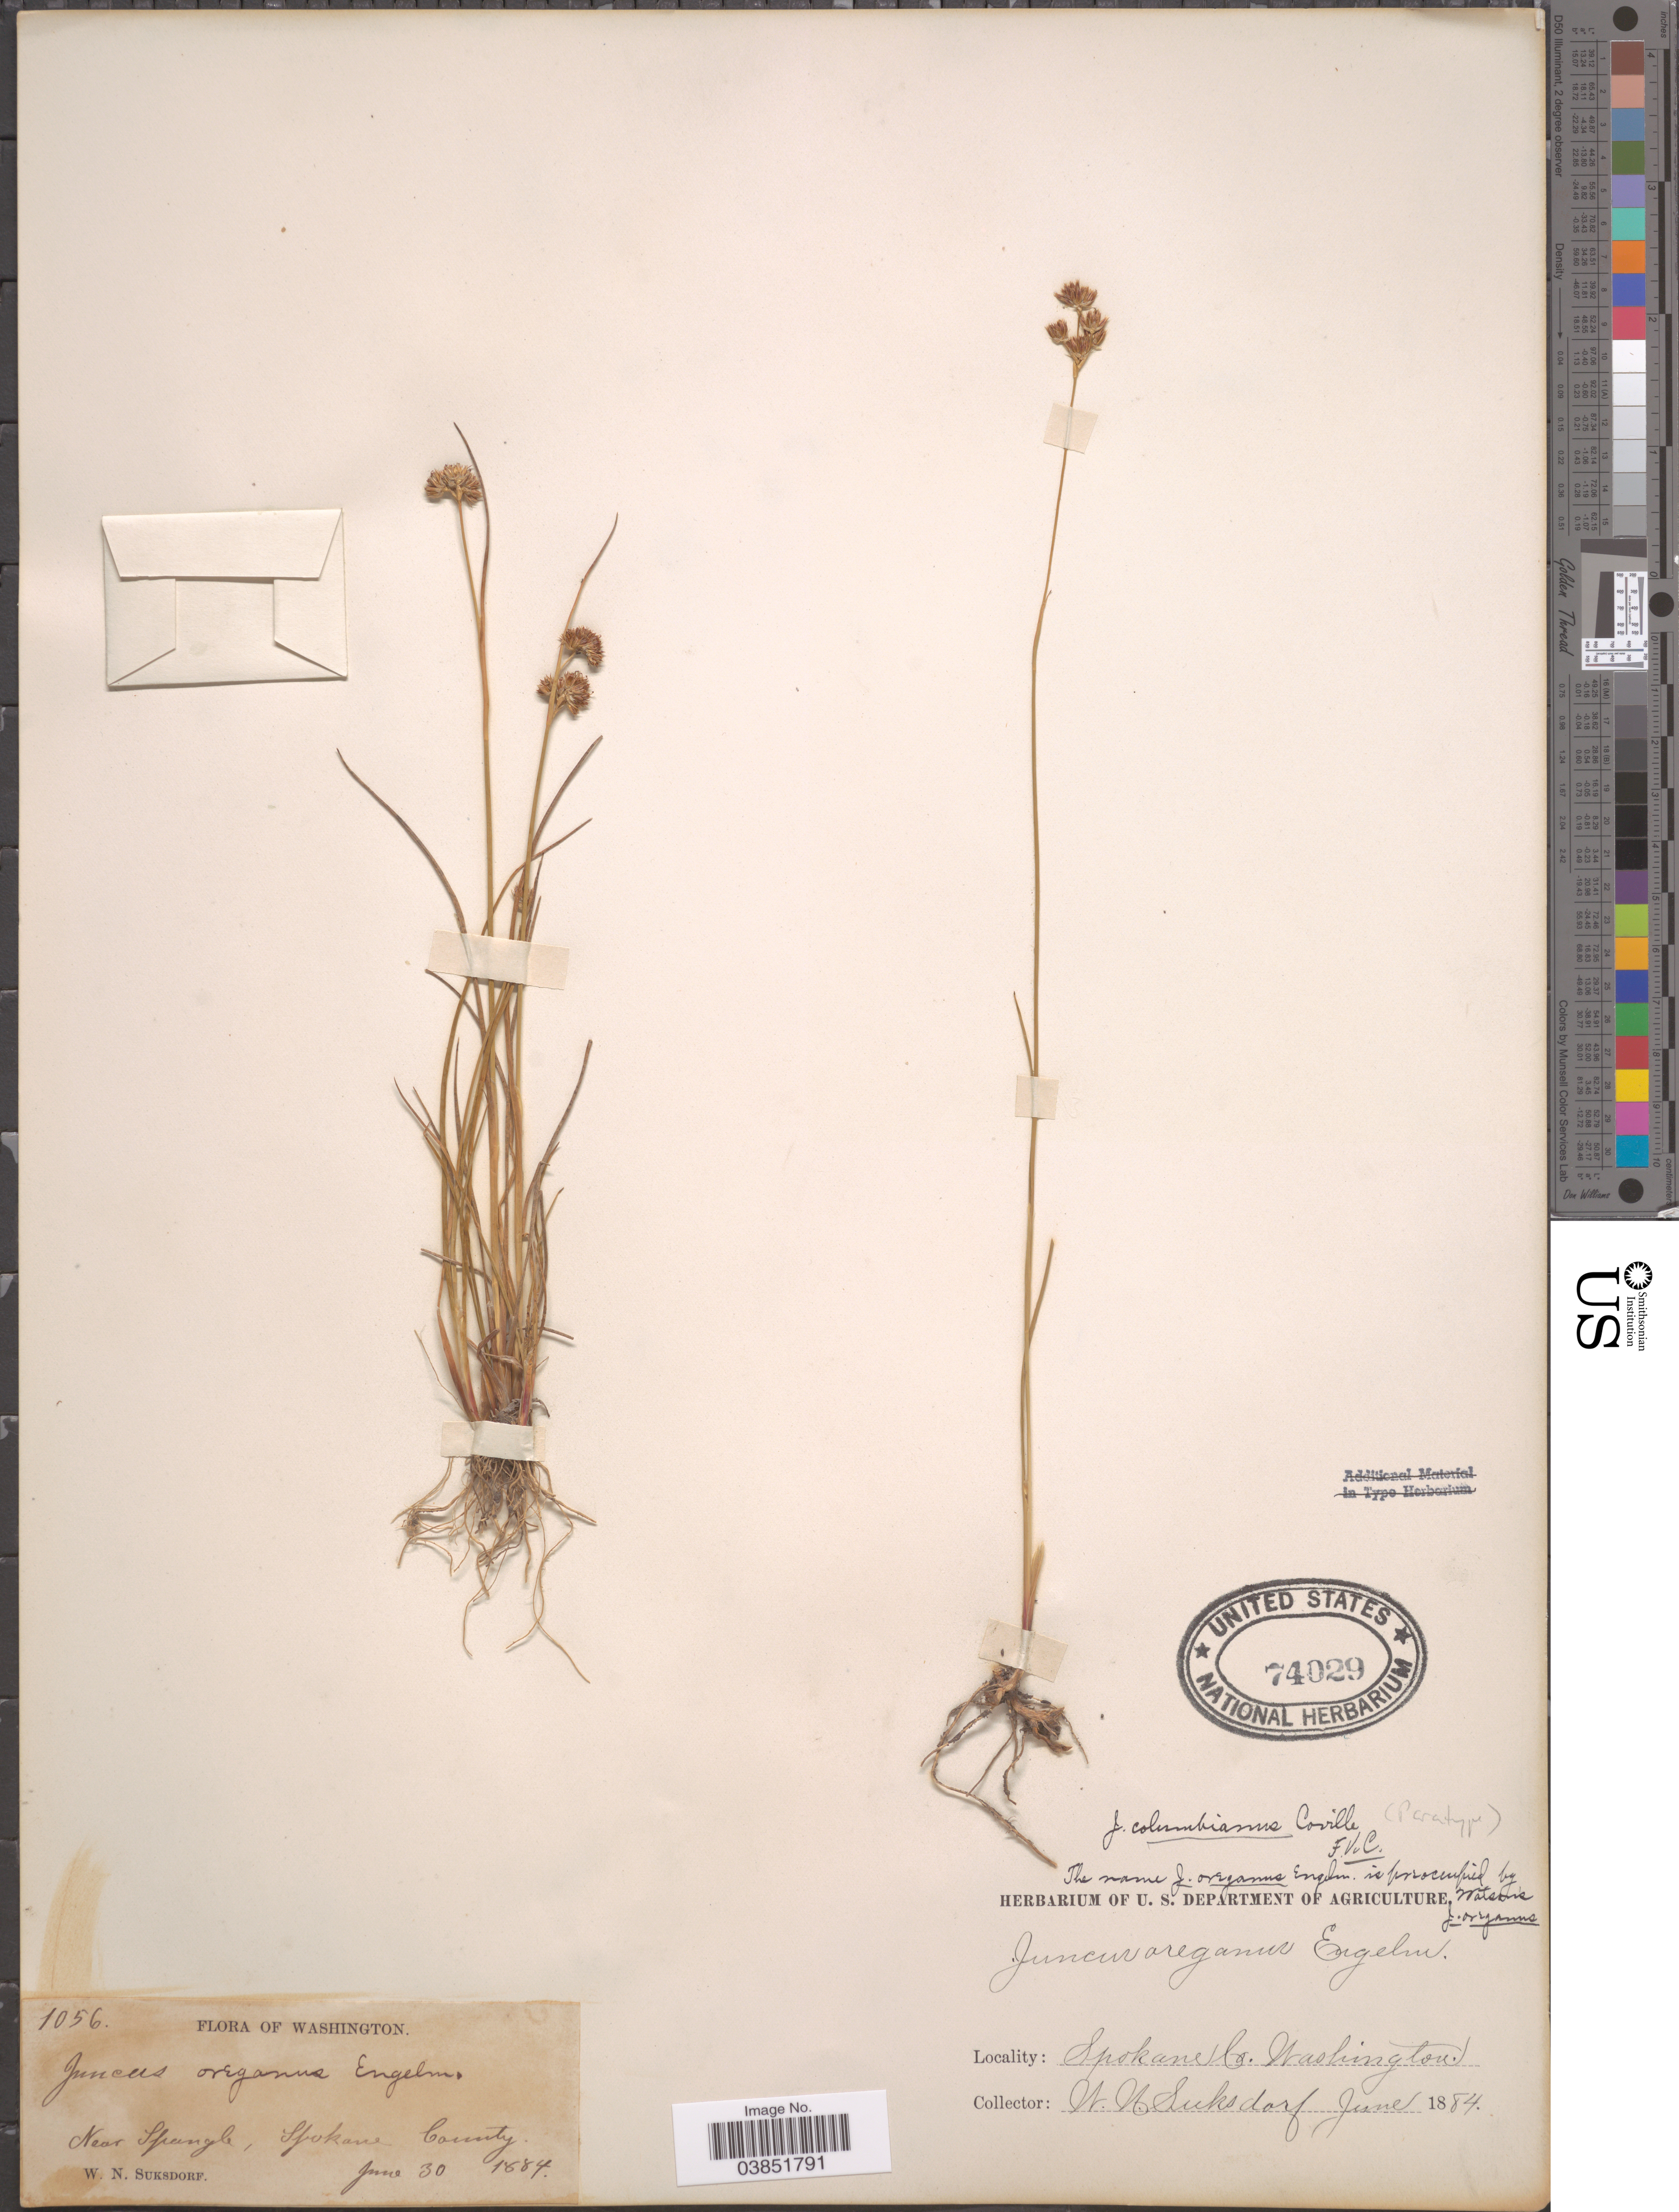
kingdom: Plantae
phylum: Tracheophyta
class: Liliopsida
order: Poales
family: Juncaceae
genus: Juncus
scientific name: Juncus columbianus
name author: Coville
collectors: W. N. Suksdorf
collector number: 1056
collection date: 1884-06-30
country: United States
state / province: Washington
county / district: Spokane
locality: Near Spangle, Spokane County.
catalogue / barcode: US 74029